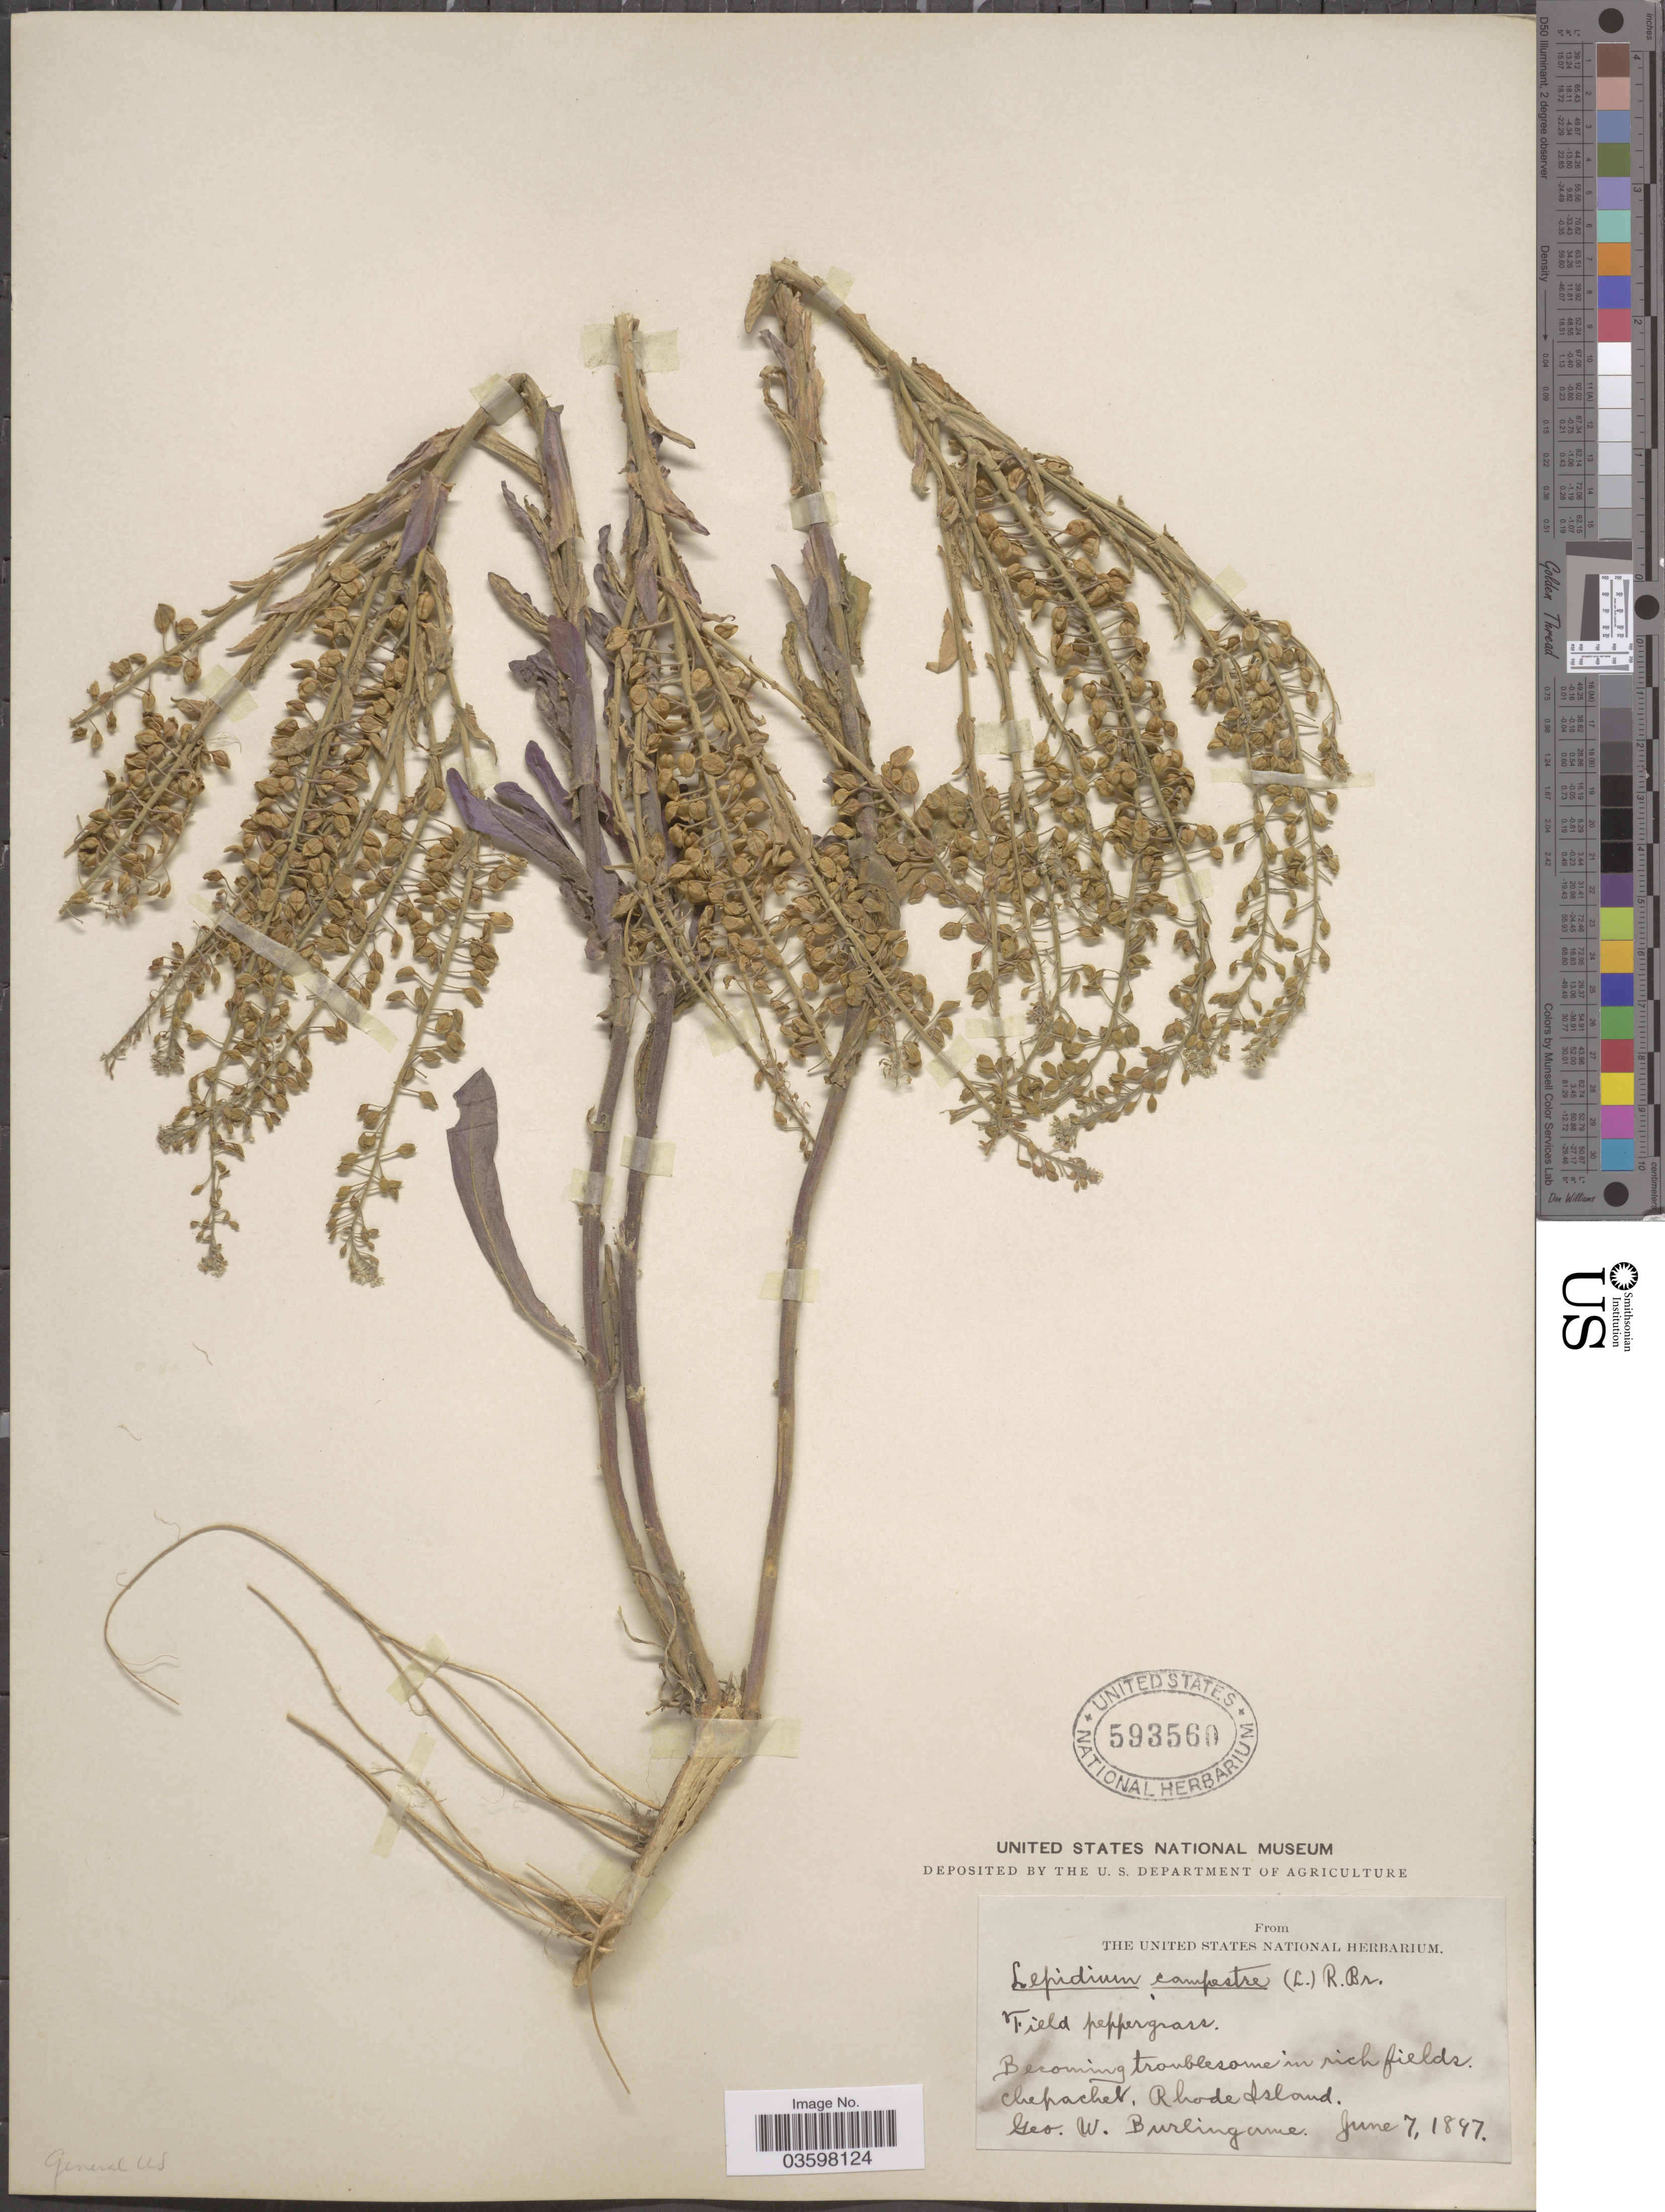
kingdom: Plantae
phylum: Tracheophyta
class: Magnoliopsida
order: Brassicales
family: Brassicaceae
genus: Lepidium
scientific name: Lepidium campestre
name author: (L.) W.T. Aiton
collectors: G. Burlingame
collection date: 1897-06-07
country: United States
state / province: Rhode Island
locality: Chepachet, Rhode Island.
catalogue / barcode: US 593560